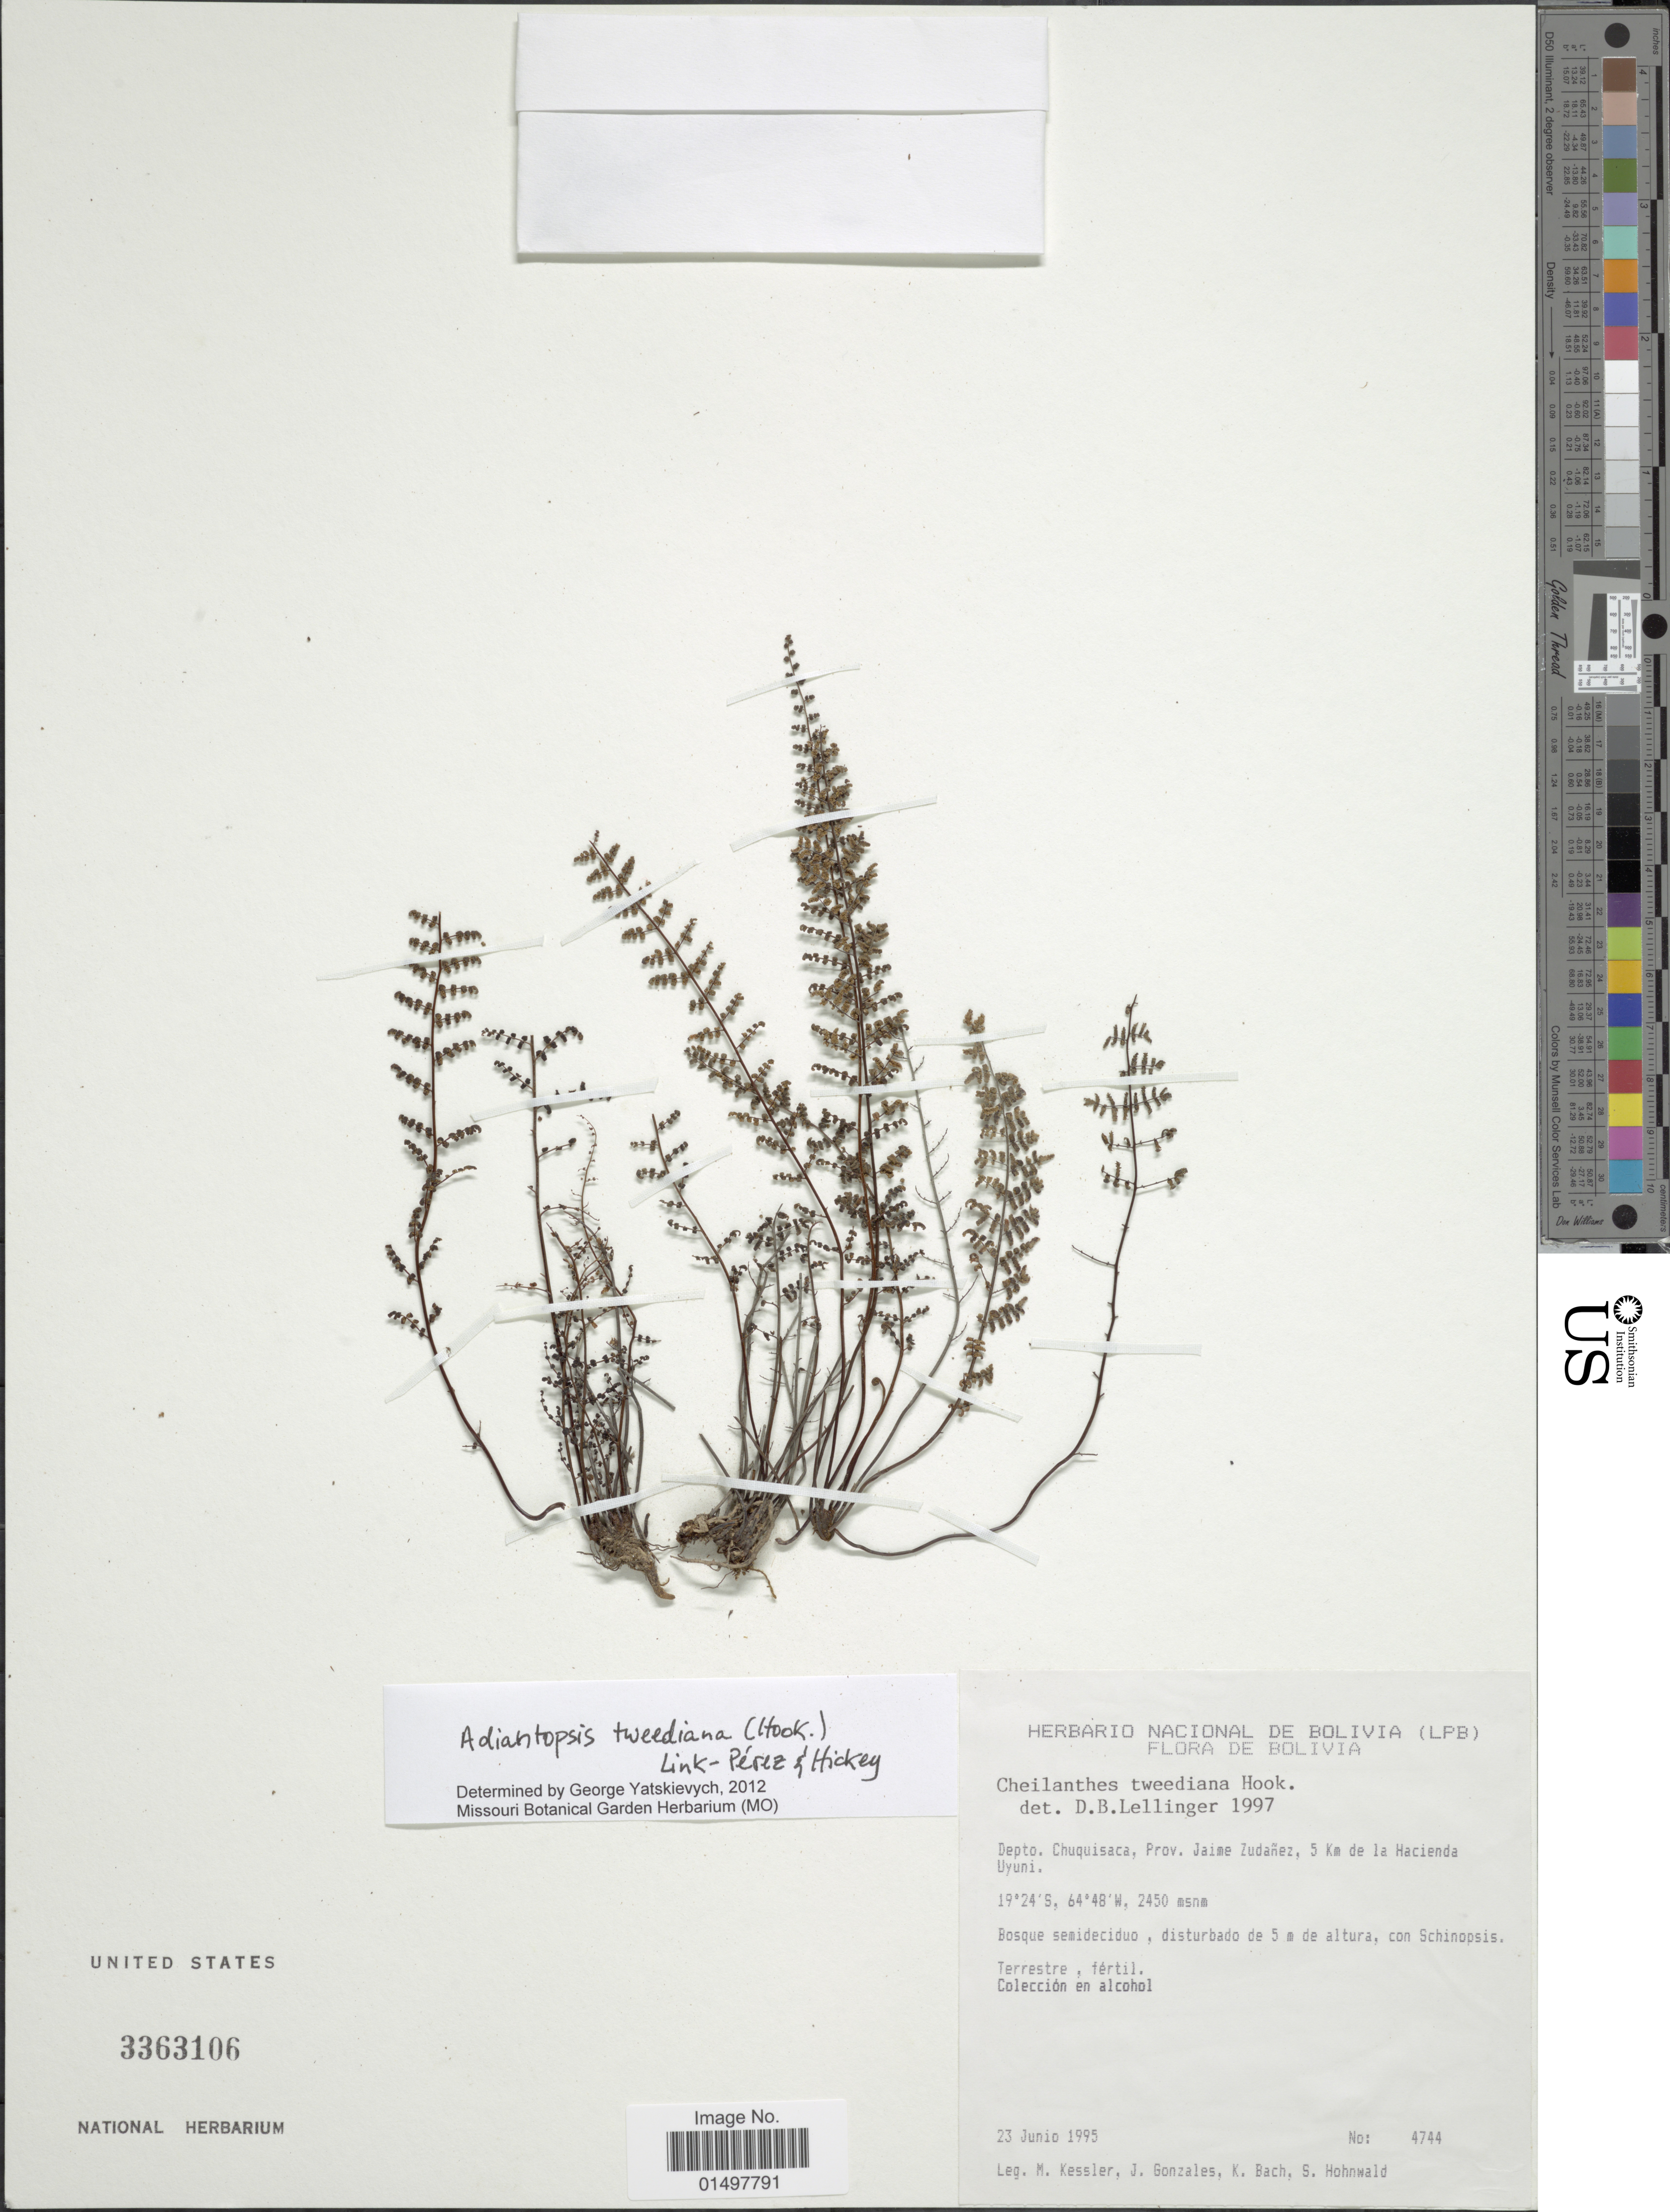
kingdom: Plantae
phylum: Tracheophyta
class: Polypodiopsida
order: Polypodiales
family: Pteridaceae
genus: Adiantopsis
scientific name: Adiantopsis tweedieana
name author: (Hook.) Link-Perez & Hickey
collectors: M. Kessler, J. Gonzales, K. Bach & S. Hohnwald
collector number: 4744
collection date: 1995-06-23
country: Bolivia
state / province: Chuquisaca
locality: Depto. Chuquisaca, Prov. Jaime Zudanez, 5 Km de la Hacienda Uyuni.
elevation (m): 2450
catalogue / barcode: US 3363106